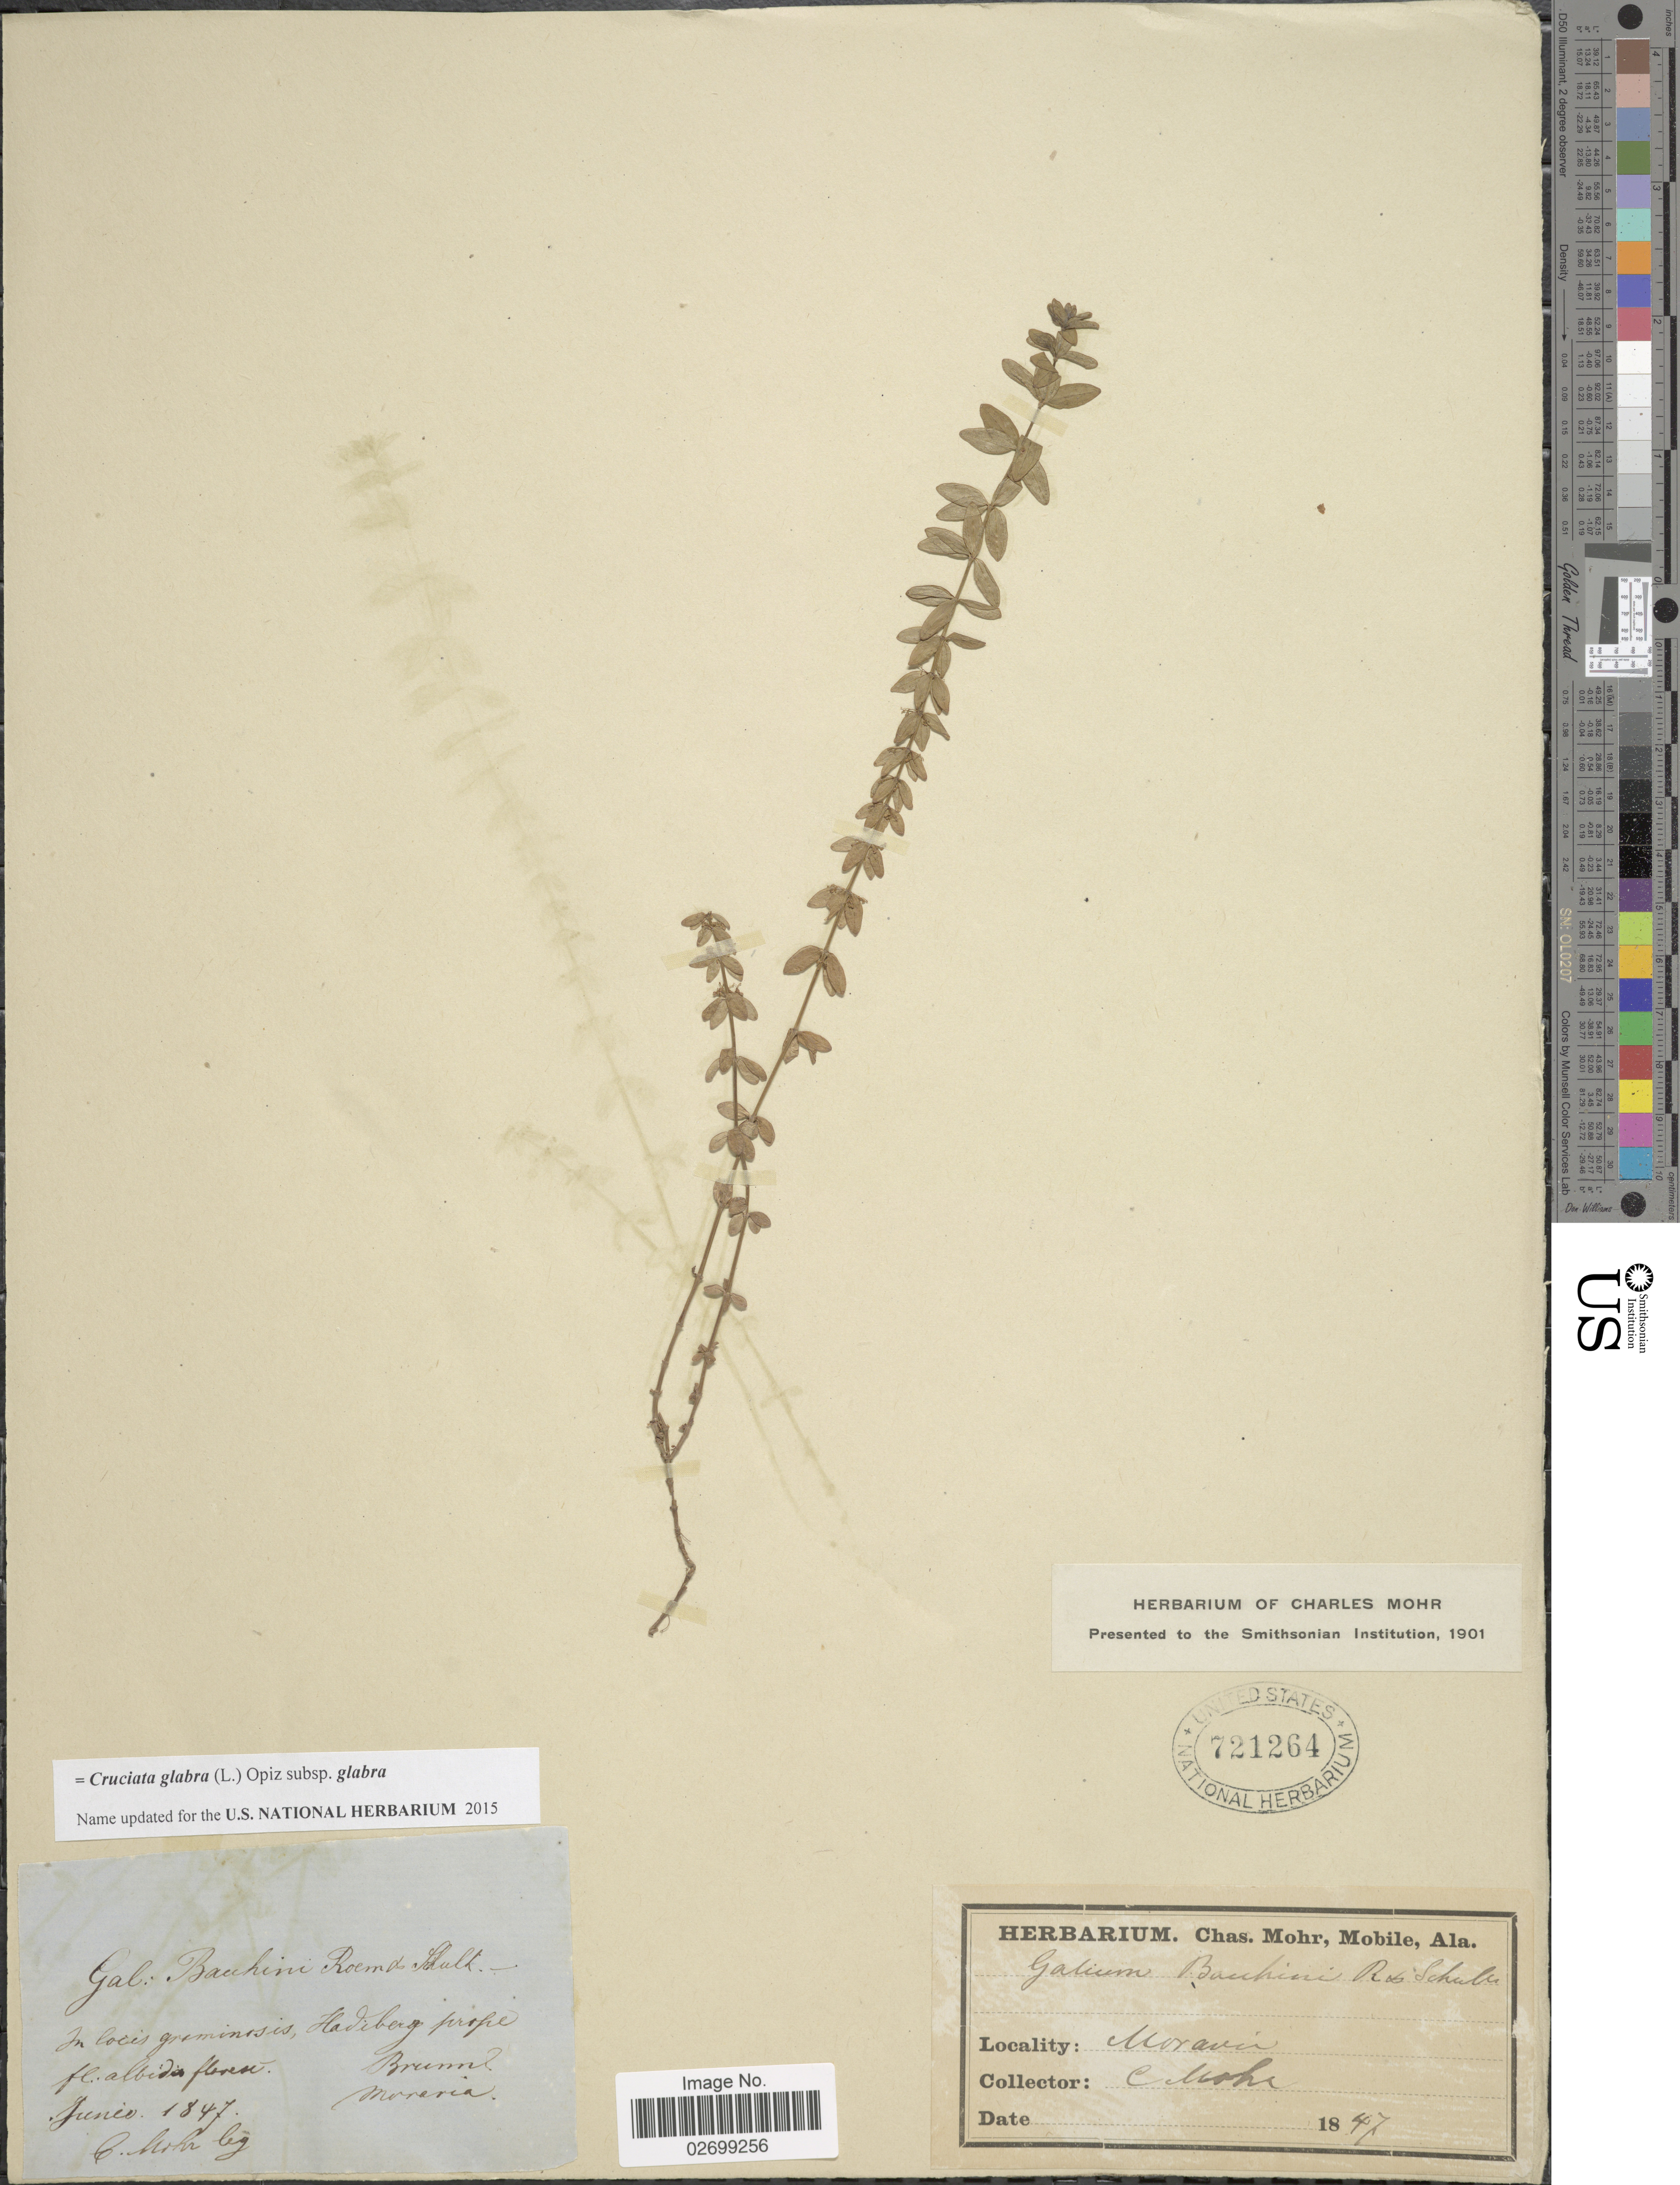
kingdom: Plantae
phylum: Tracheophyta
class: Magnoliopsida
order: Gentianales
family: Rubiaceae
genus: Cruciata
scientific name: Cruciata glabra subsp. glabra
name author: (L.) Opiz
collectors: C. T. Mohr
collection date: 1847-06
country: Czechia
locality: In locis graminosis Hadiberg prope Brunne [interpreted], Moravia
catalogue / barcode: US 721264